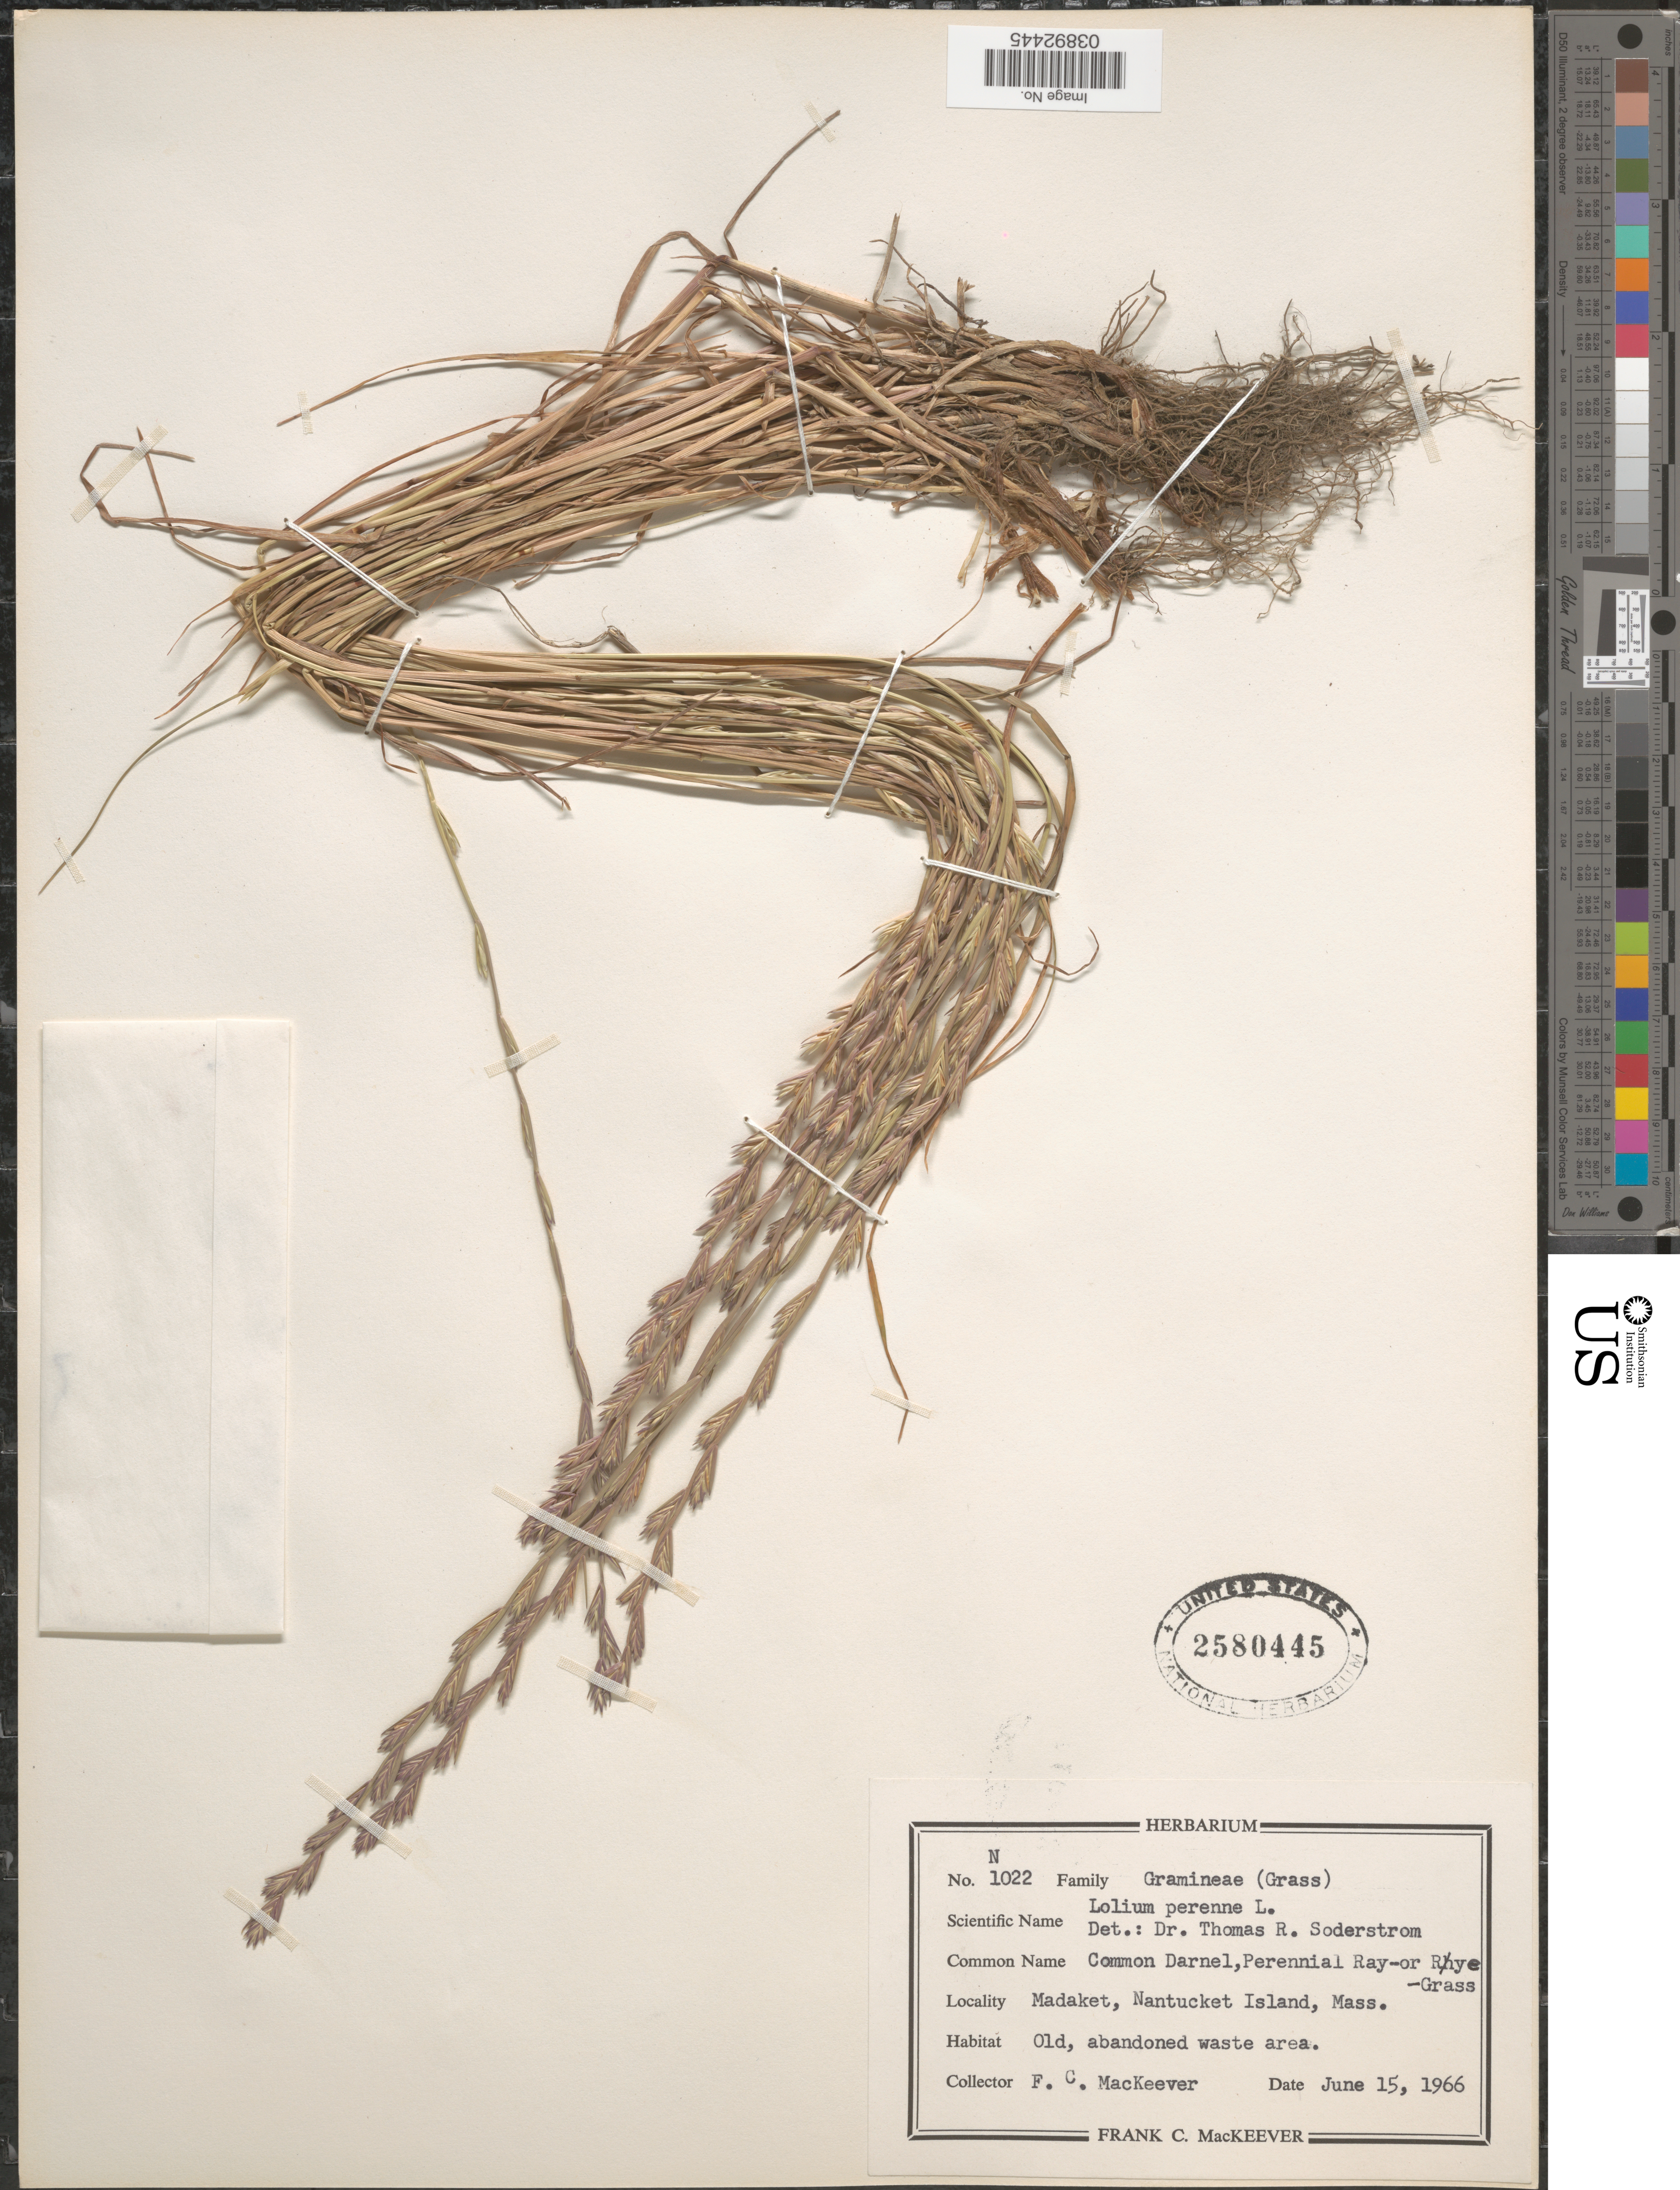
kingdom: Plantae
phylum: Tracheophyta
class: Liliopsida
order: Poales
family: Poaceae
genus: Lolium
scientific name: Lolium perenne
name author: L.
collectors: F. C. MacKeever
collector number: N 1022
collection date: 1966-06-15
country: United States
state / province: Massachusetts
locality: Madaket, Nantucket Island.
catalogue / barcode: US 2580445